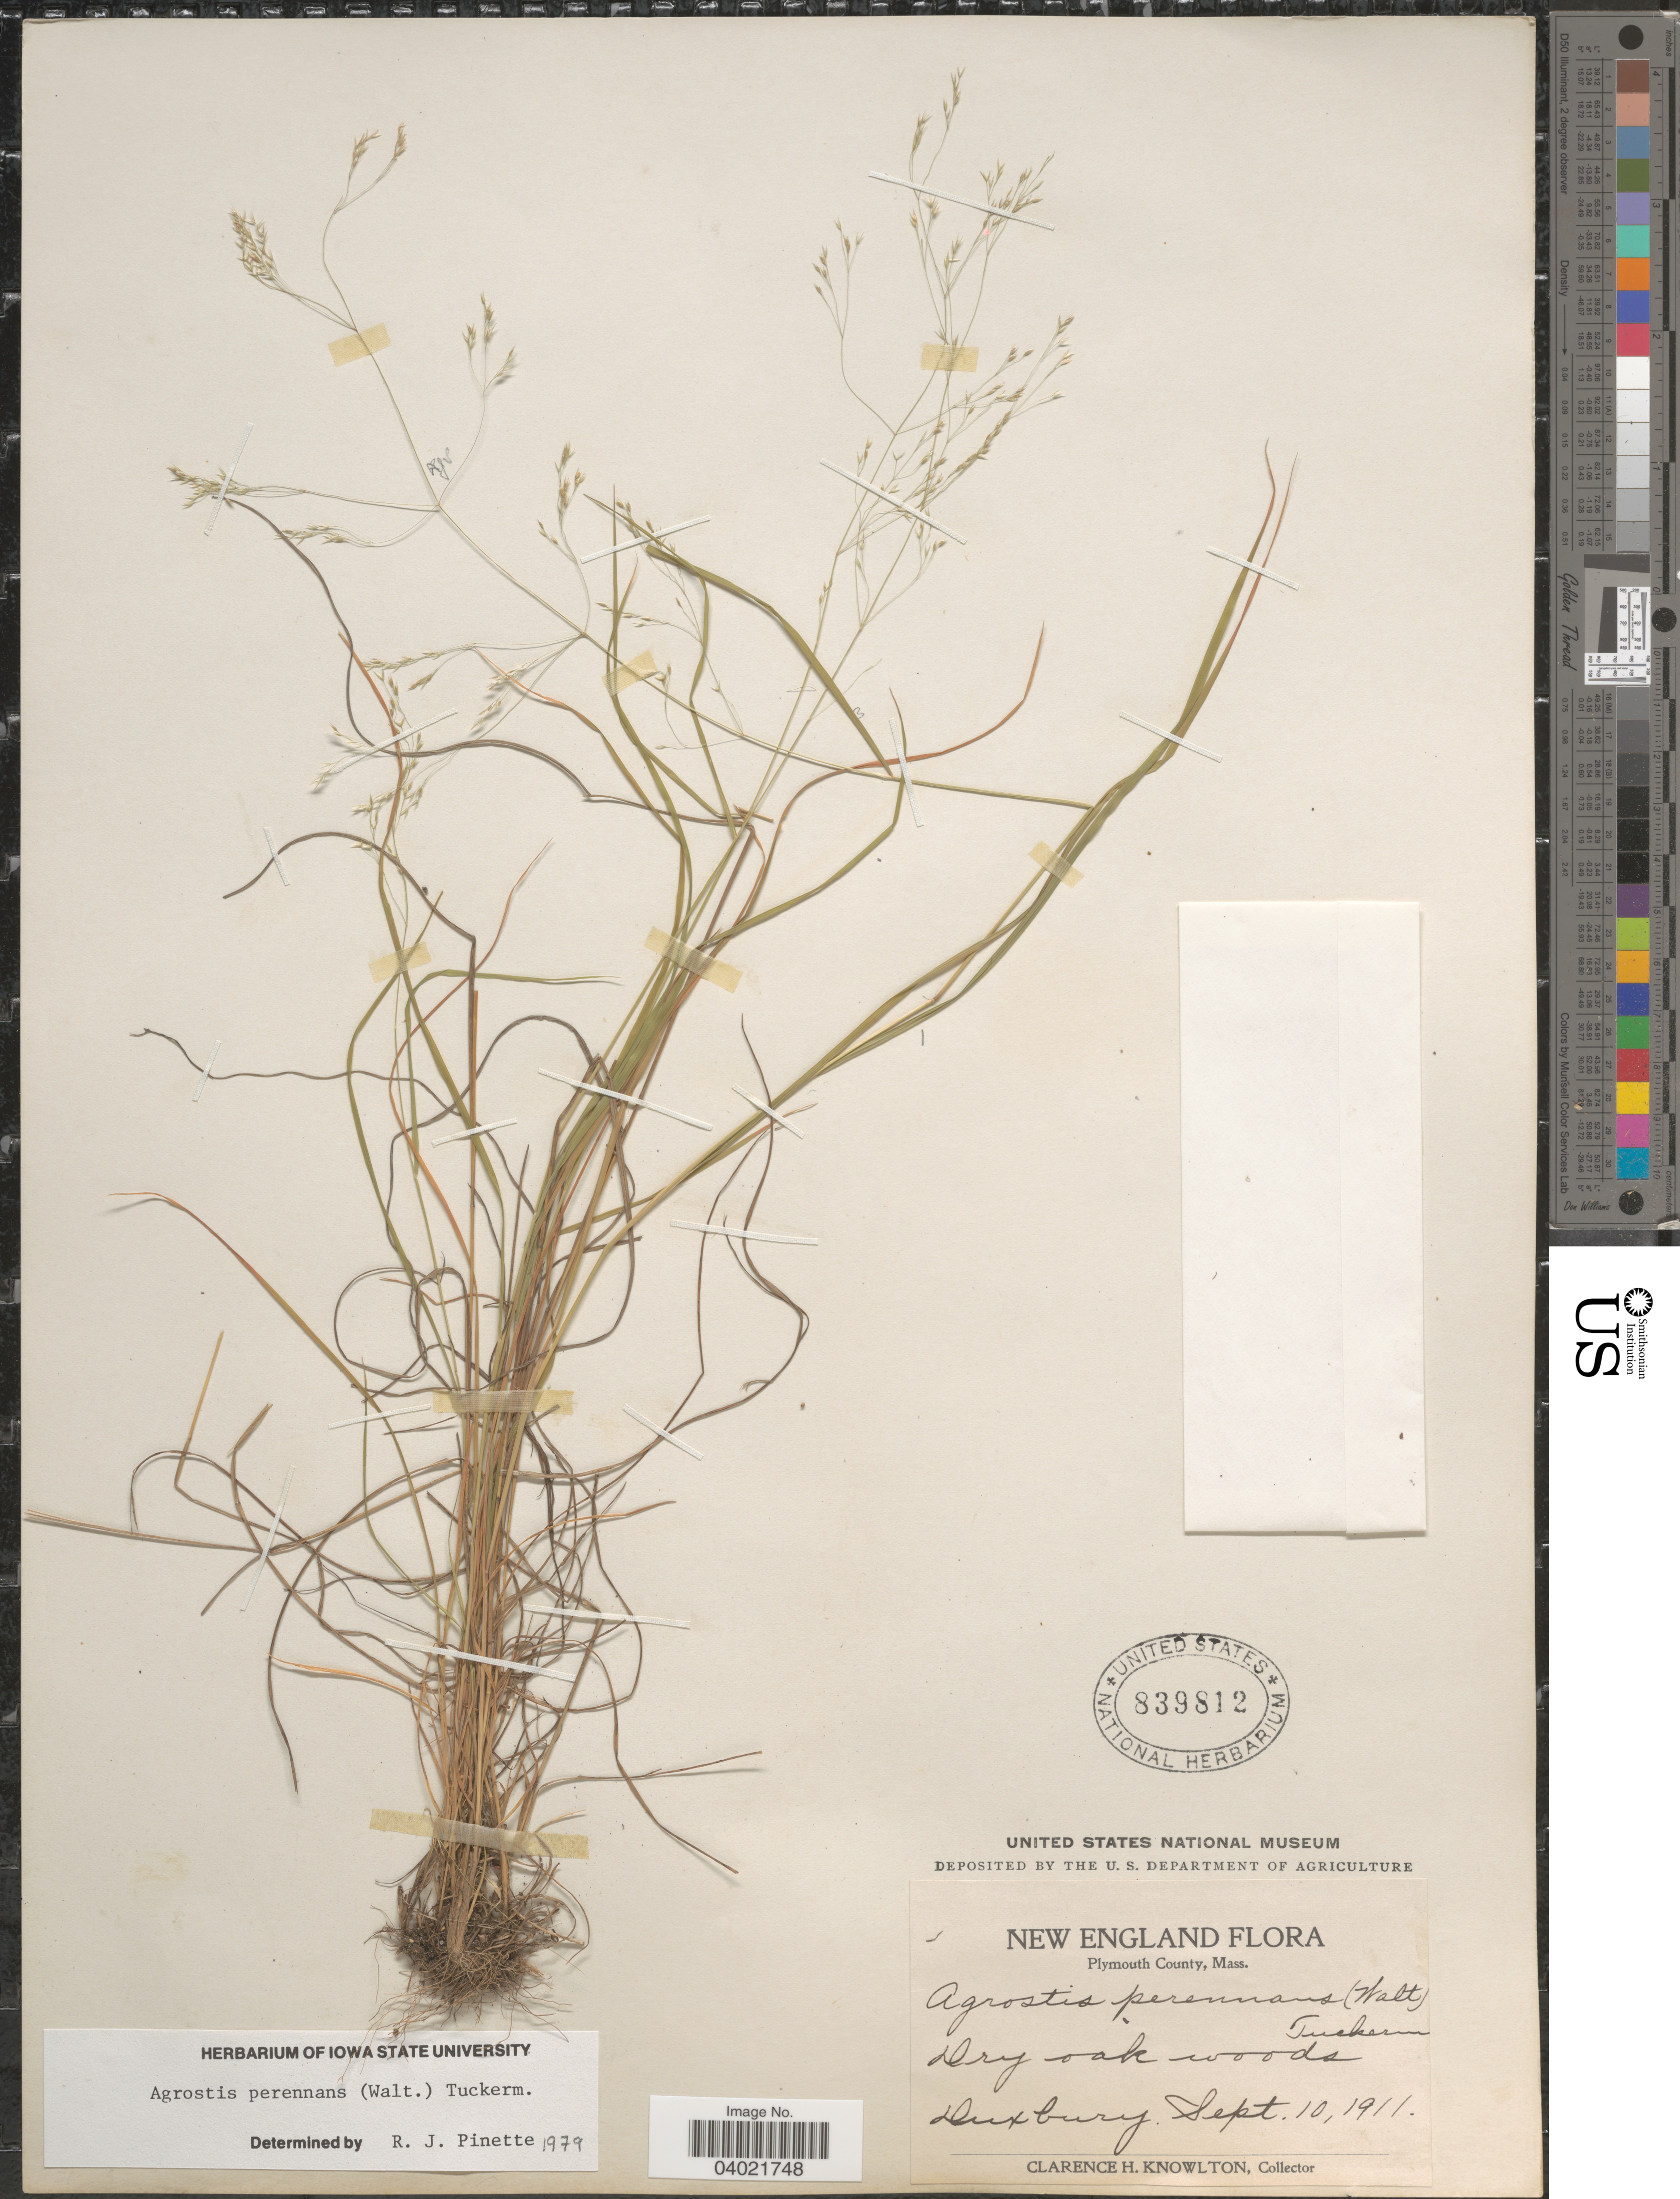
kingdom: Plantae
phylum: Tracheophyta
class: Liliopsida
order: Poales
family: Poaceae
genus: Agrostis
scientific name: Agrostis perennans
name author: (Walter) Tuck.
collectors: C. H. Knowlton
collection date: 1911-09-10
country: United States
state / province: Massachusetts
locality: New England. Plymouth County. Dry oak woods. Duxbury.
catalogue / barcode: US 839812